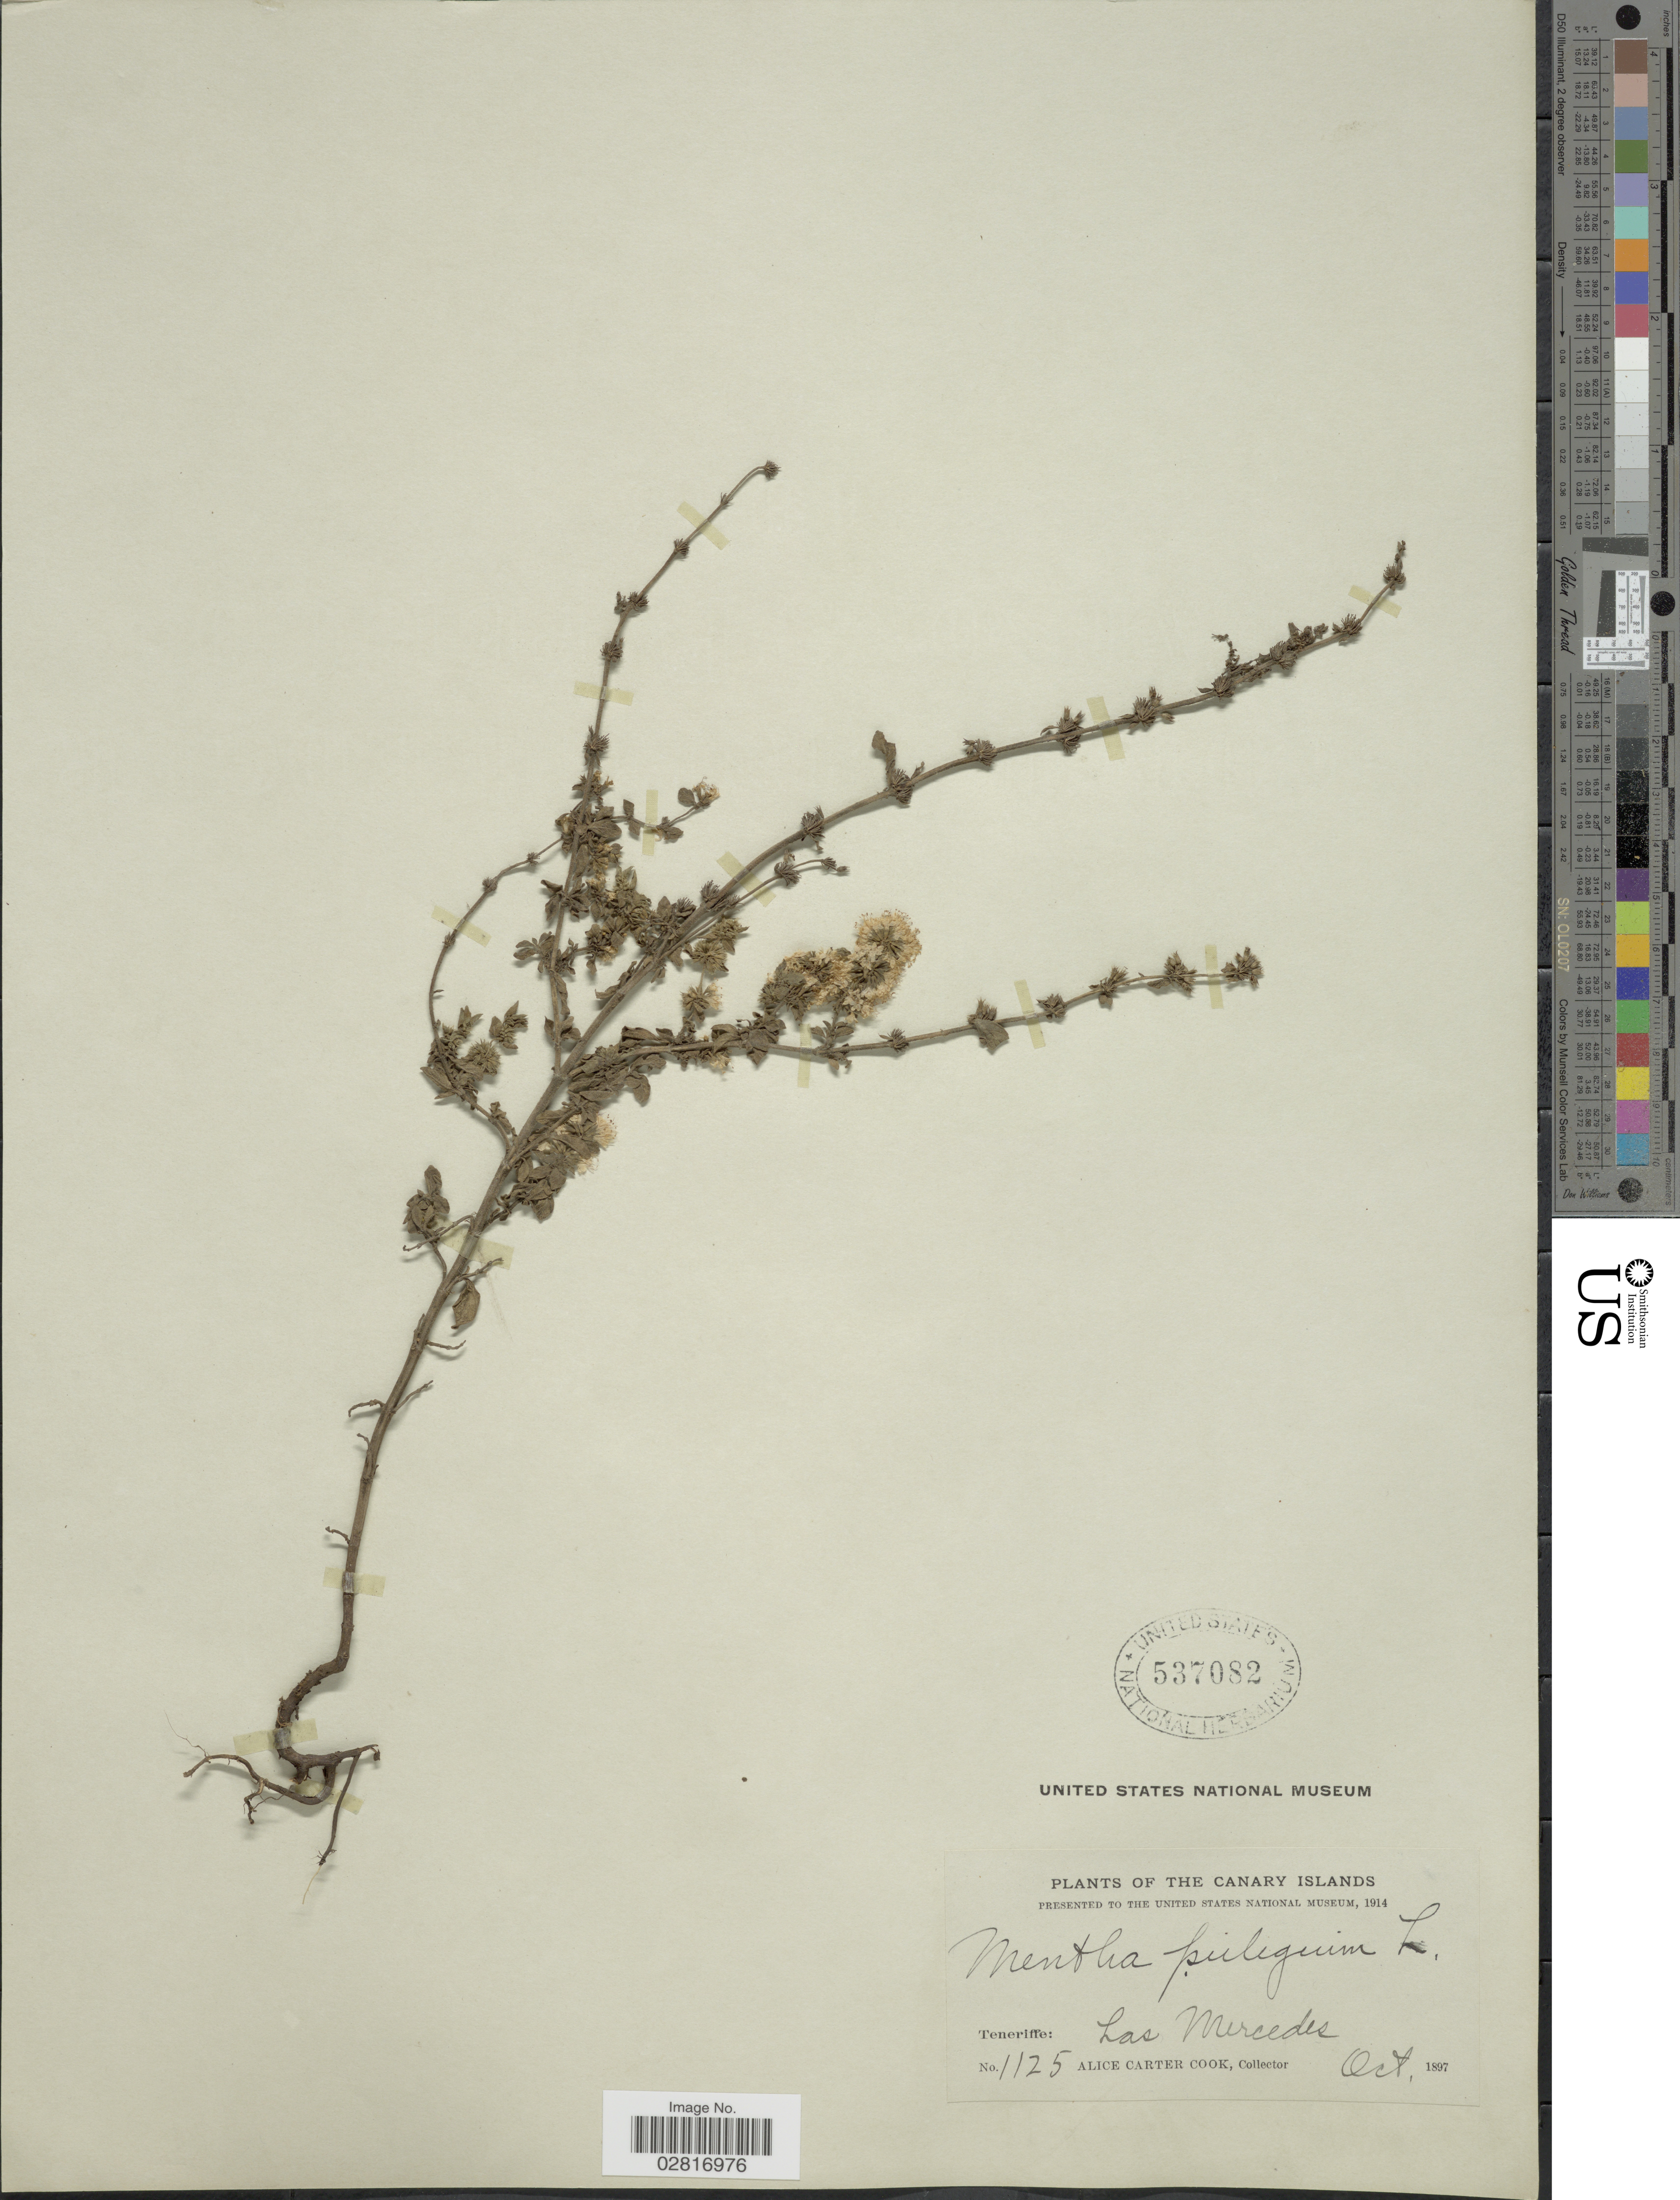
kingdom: Plantae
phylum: Tracheophyta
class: Magnoliopsida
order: Lamiales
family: Lamiaceae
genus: Mentha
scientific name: Mentha pulegium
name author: L.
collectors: Alice C. Cook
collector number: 1125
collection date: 1897-10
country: Spain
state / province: Canarias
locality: The Canary Islands, Teneriffe: Las Mercedes.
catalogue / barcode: US 537082